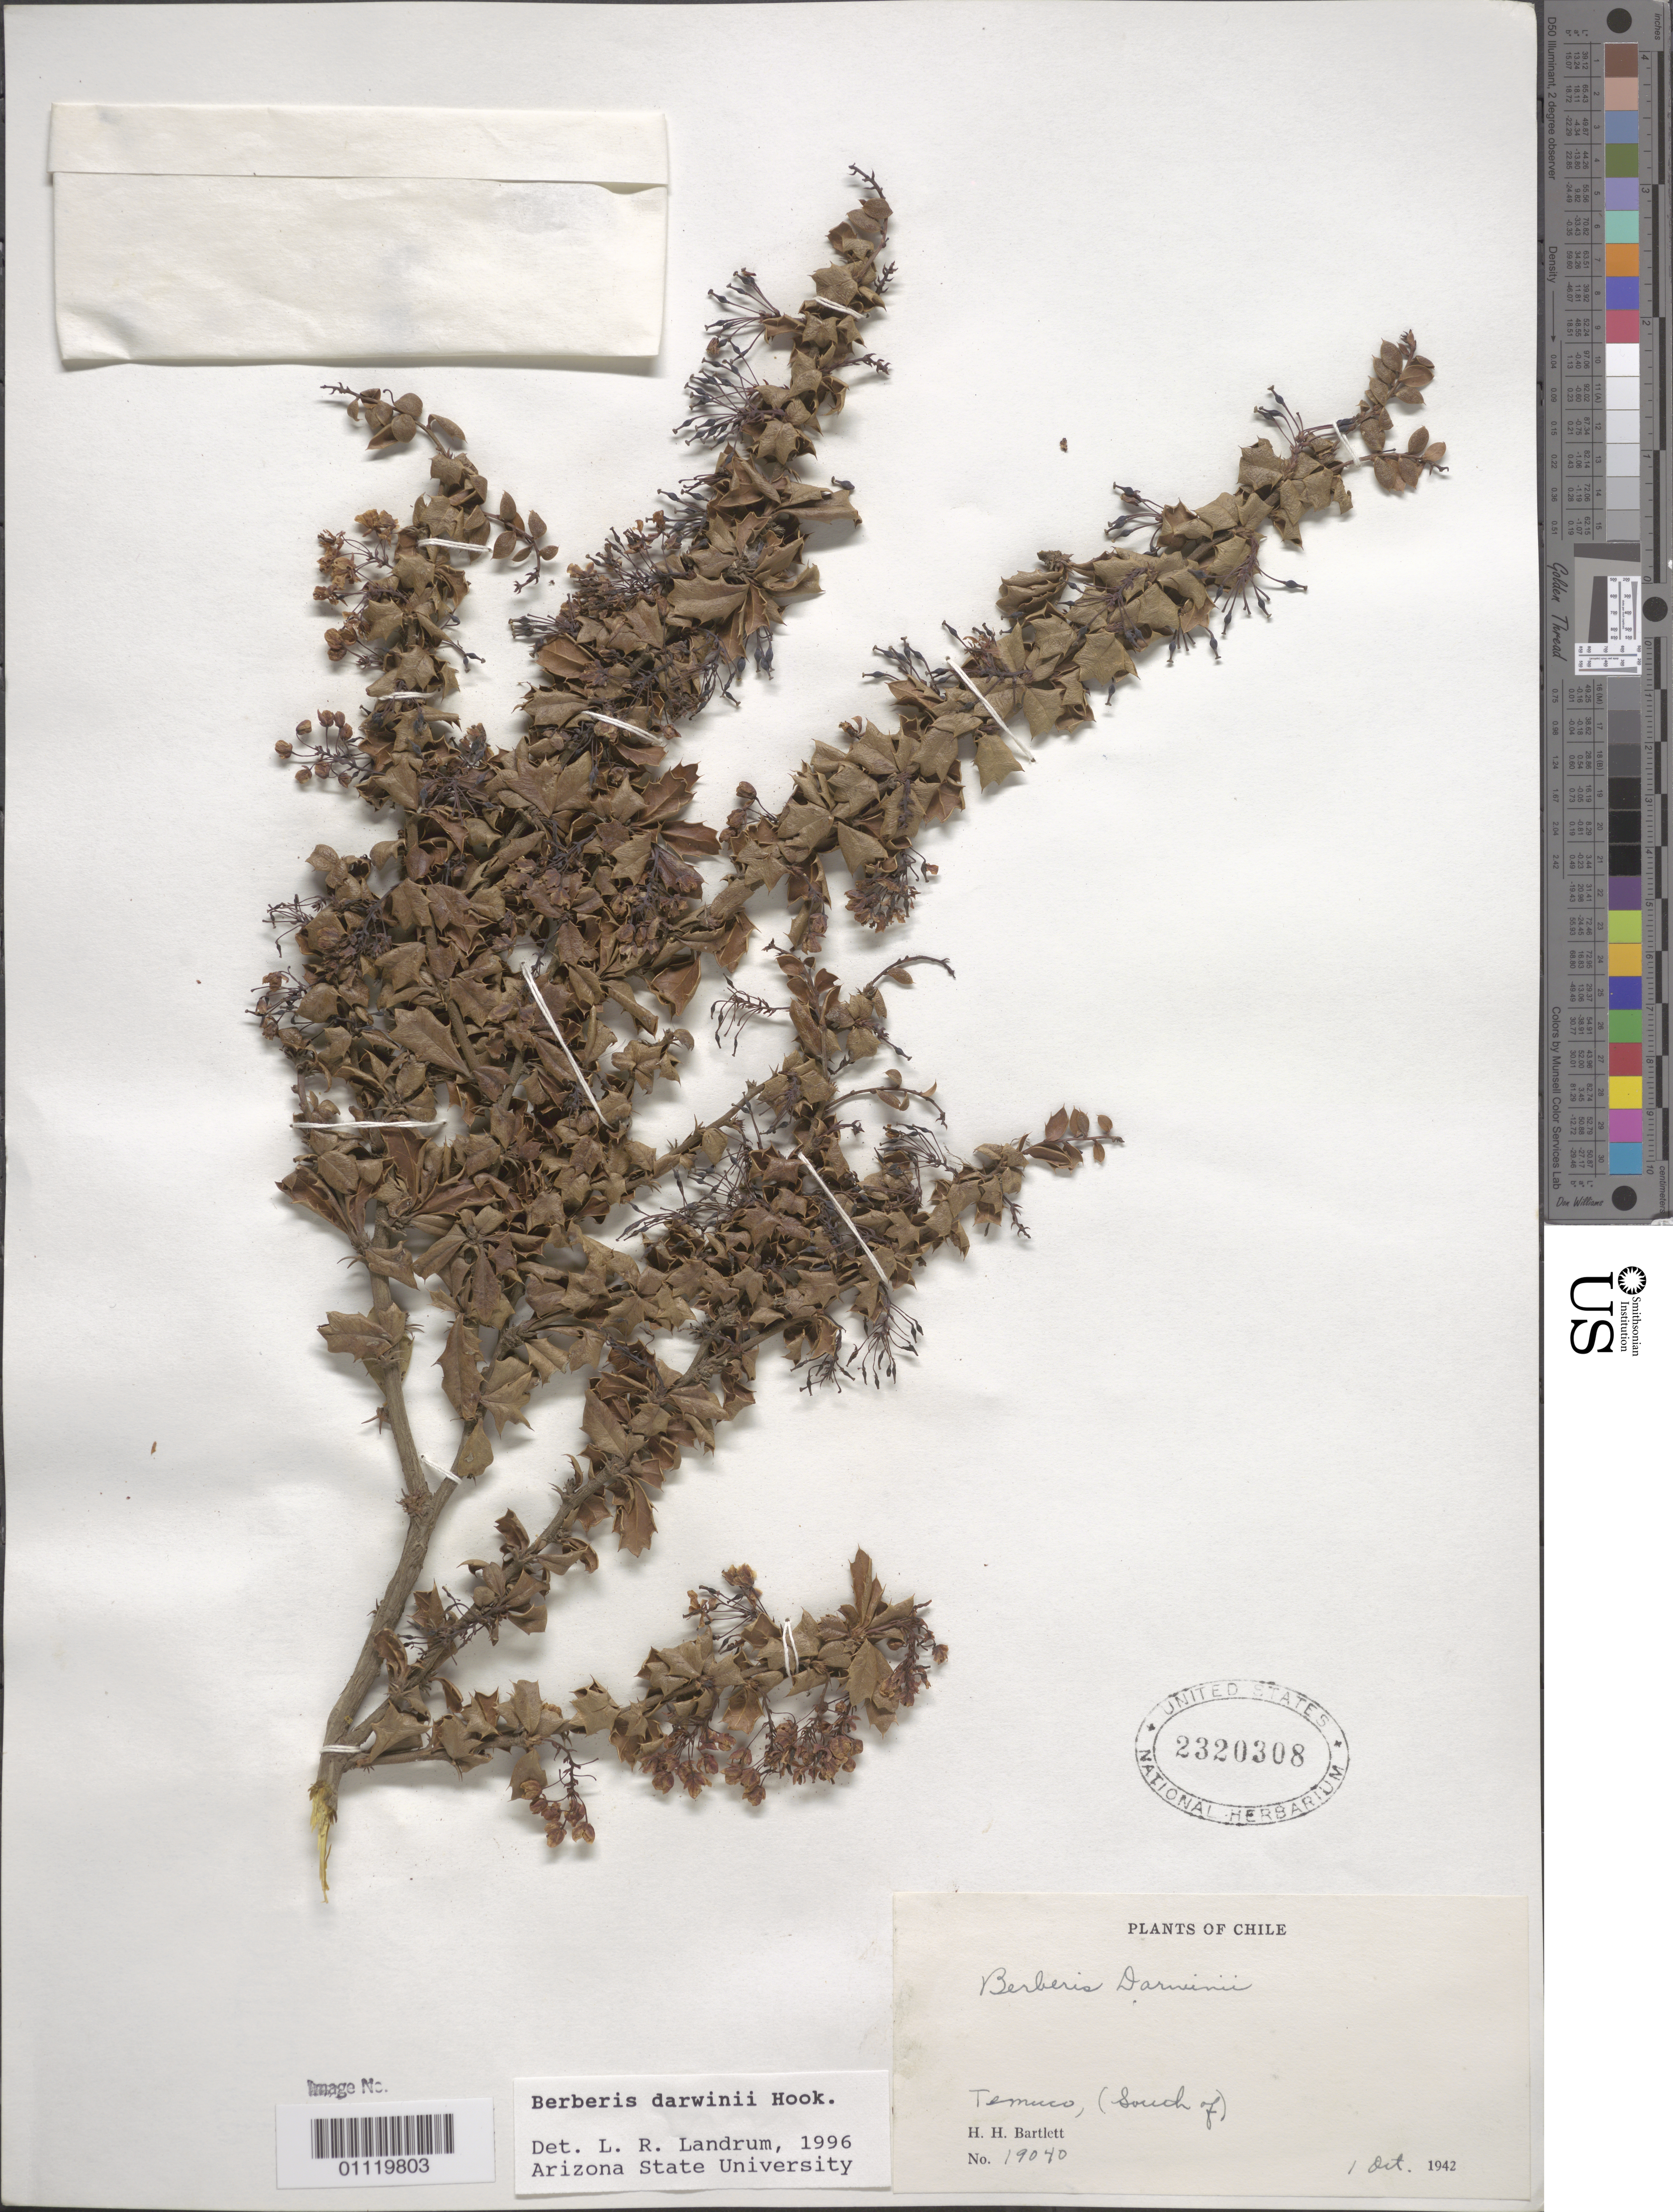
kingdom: Plantae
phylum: Tracheophyta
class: Magnoliopsida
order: Ranunculales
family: Berberidaceae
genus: Berberis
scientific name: Berberis darwinii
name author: Hook.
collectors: H. H. Bartlett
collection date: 1942-10-01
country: Chile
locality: South of Temuco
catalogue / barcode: US 2320308